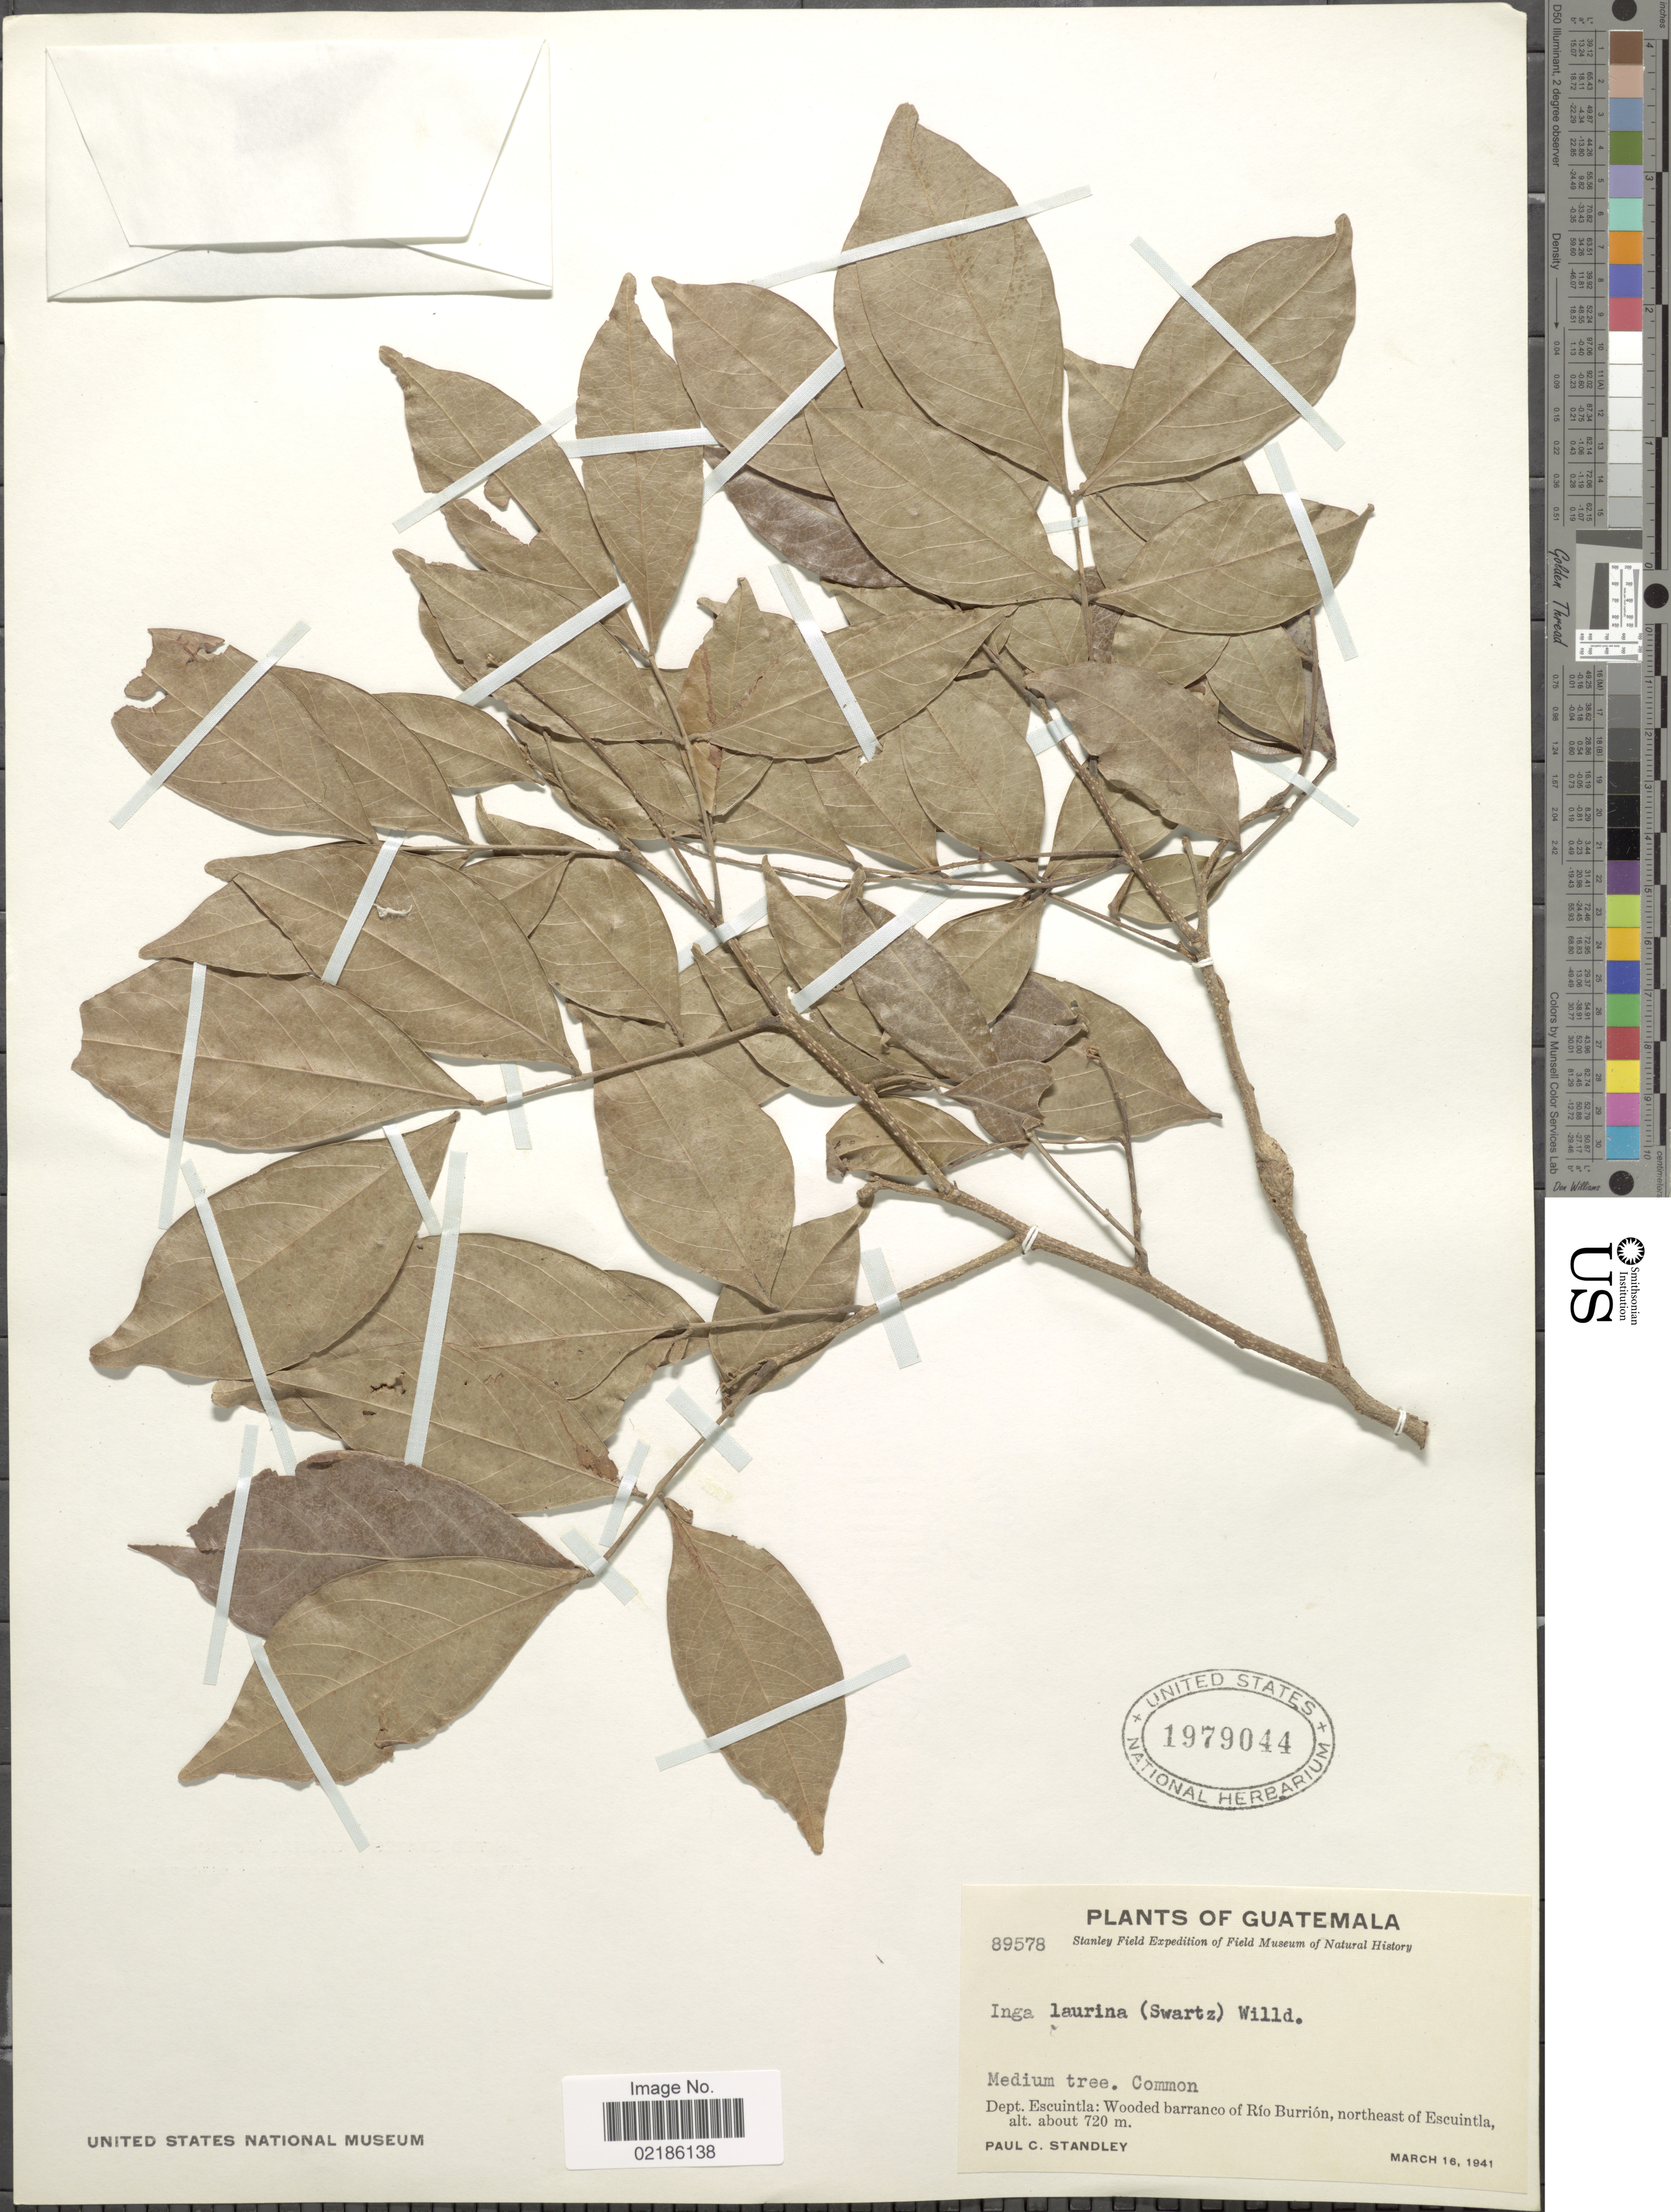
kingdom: Plantae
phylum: Tracheophyta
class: Magnoliopsida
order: Fabales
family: Fabaceae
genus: Inga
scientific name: Inga laurina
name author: (Sw.) Willd.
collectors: P. C. Standley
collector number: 89578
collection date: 1941-03-16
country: Guatemala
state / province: Escuintla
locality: Wooded barranco of Rio Burrion, northeast of Escuintla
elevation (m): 720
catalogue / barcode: US 1979044